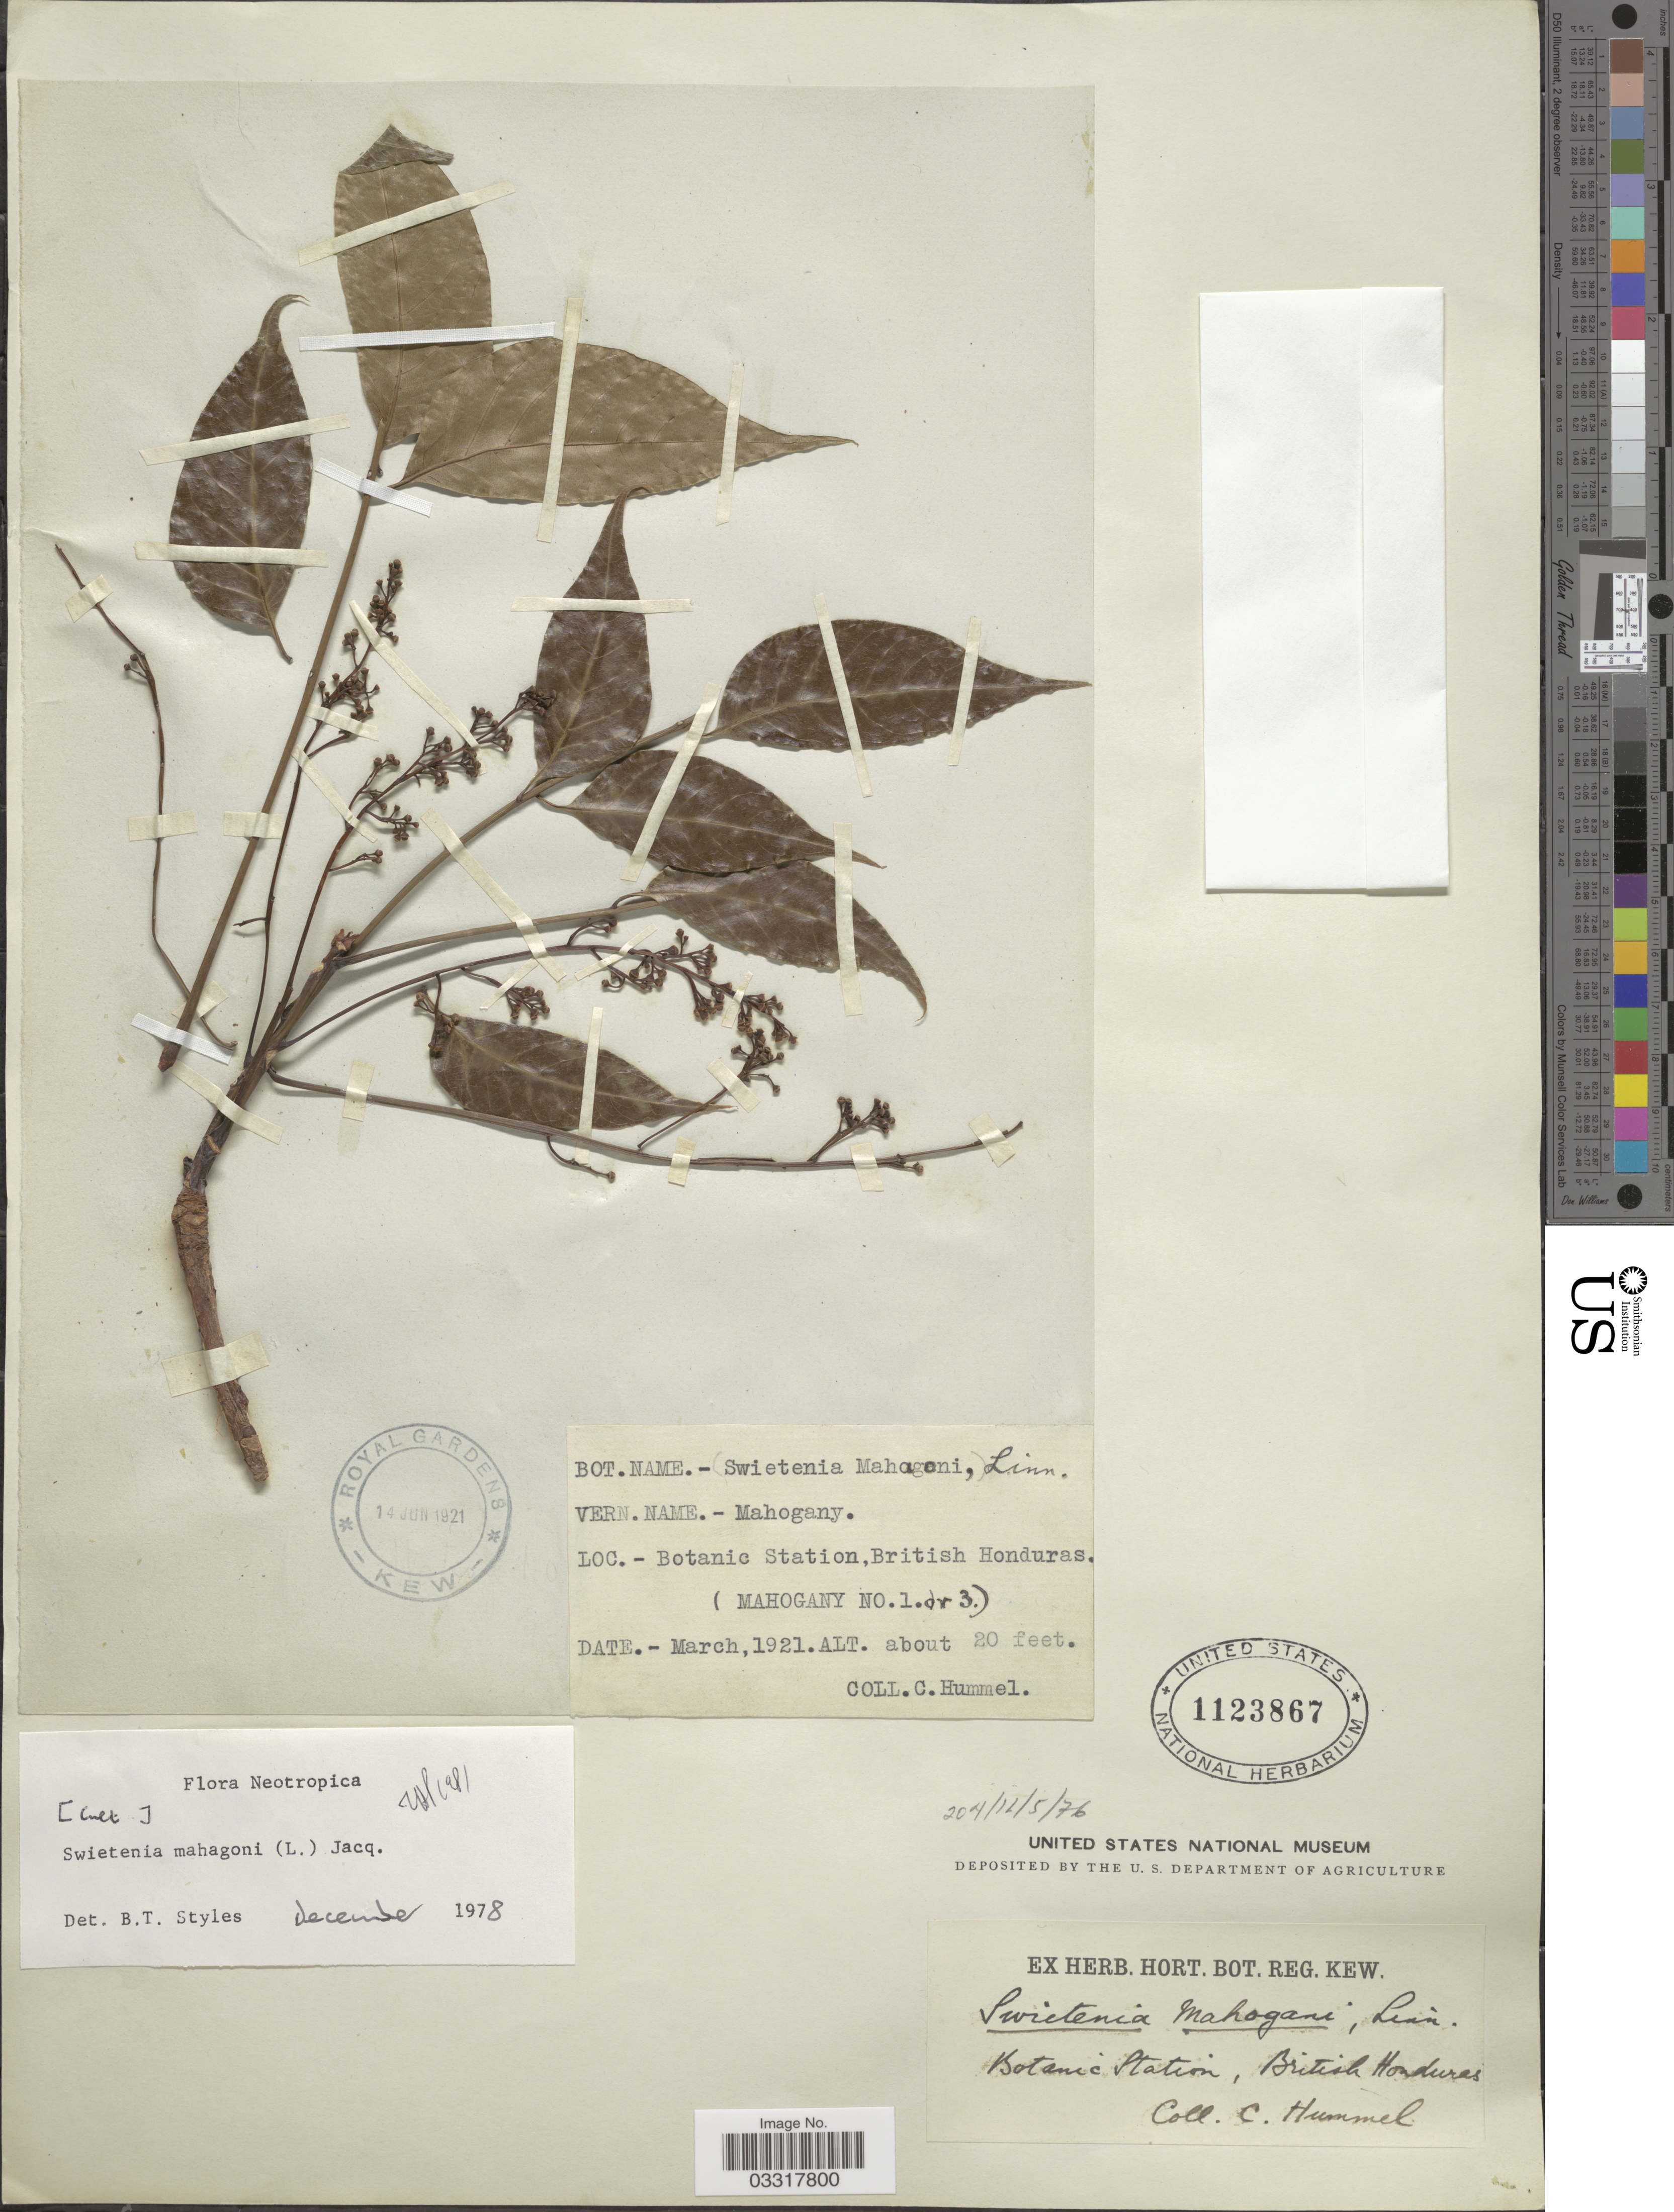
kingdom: Plantae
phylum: Tracheophyta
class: Magnoliopsida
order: Sapindales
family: Meliaceae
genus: Swietenia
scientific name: Swietenia macrophylla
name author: King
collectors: C. Hummel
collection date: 1921-03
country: Belize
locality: Botanic Station, British Honduras.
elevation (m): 6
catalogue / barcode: US 1123867